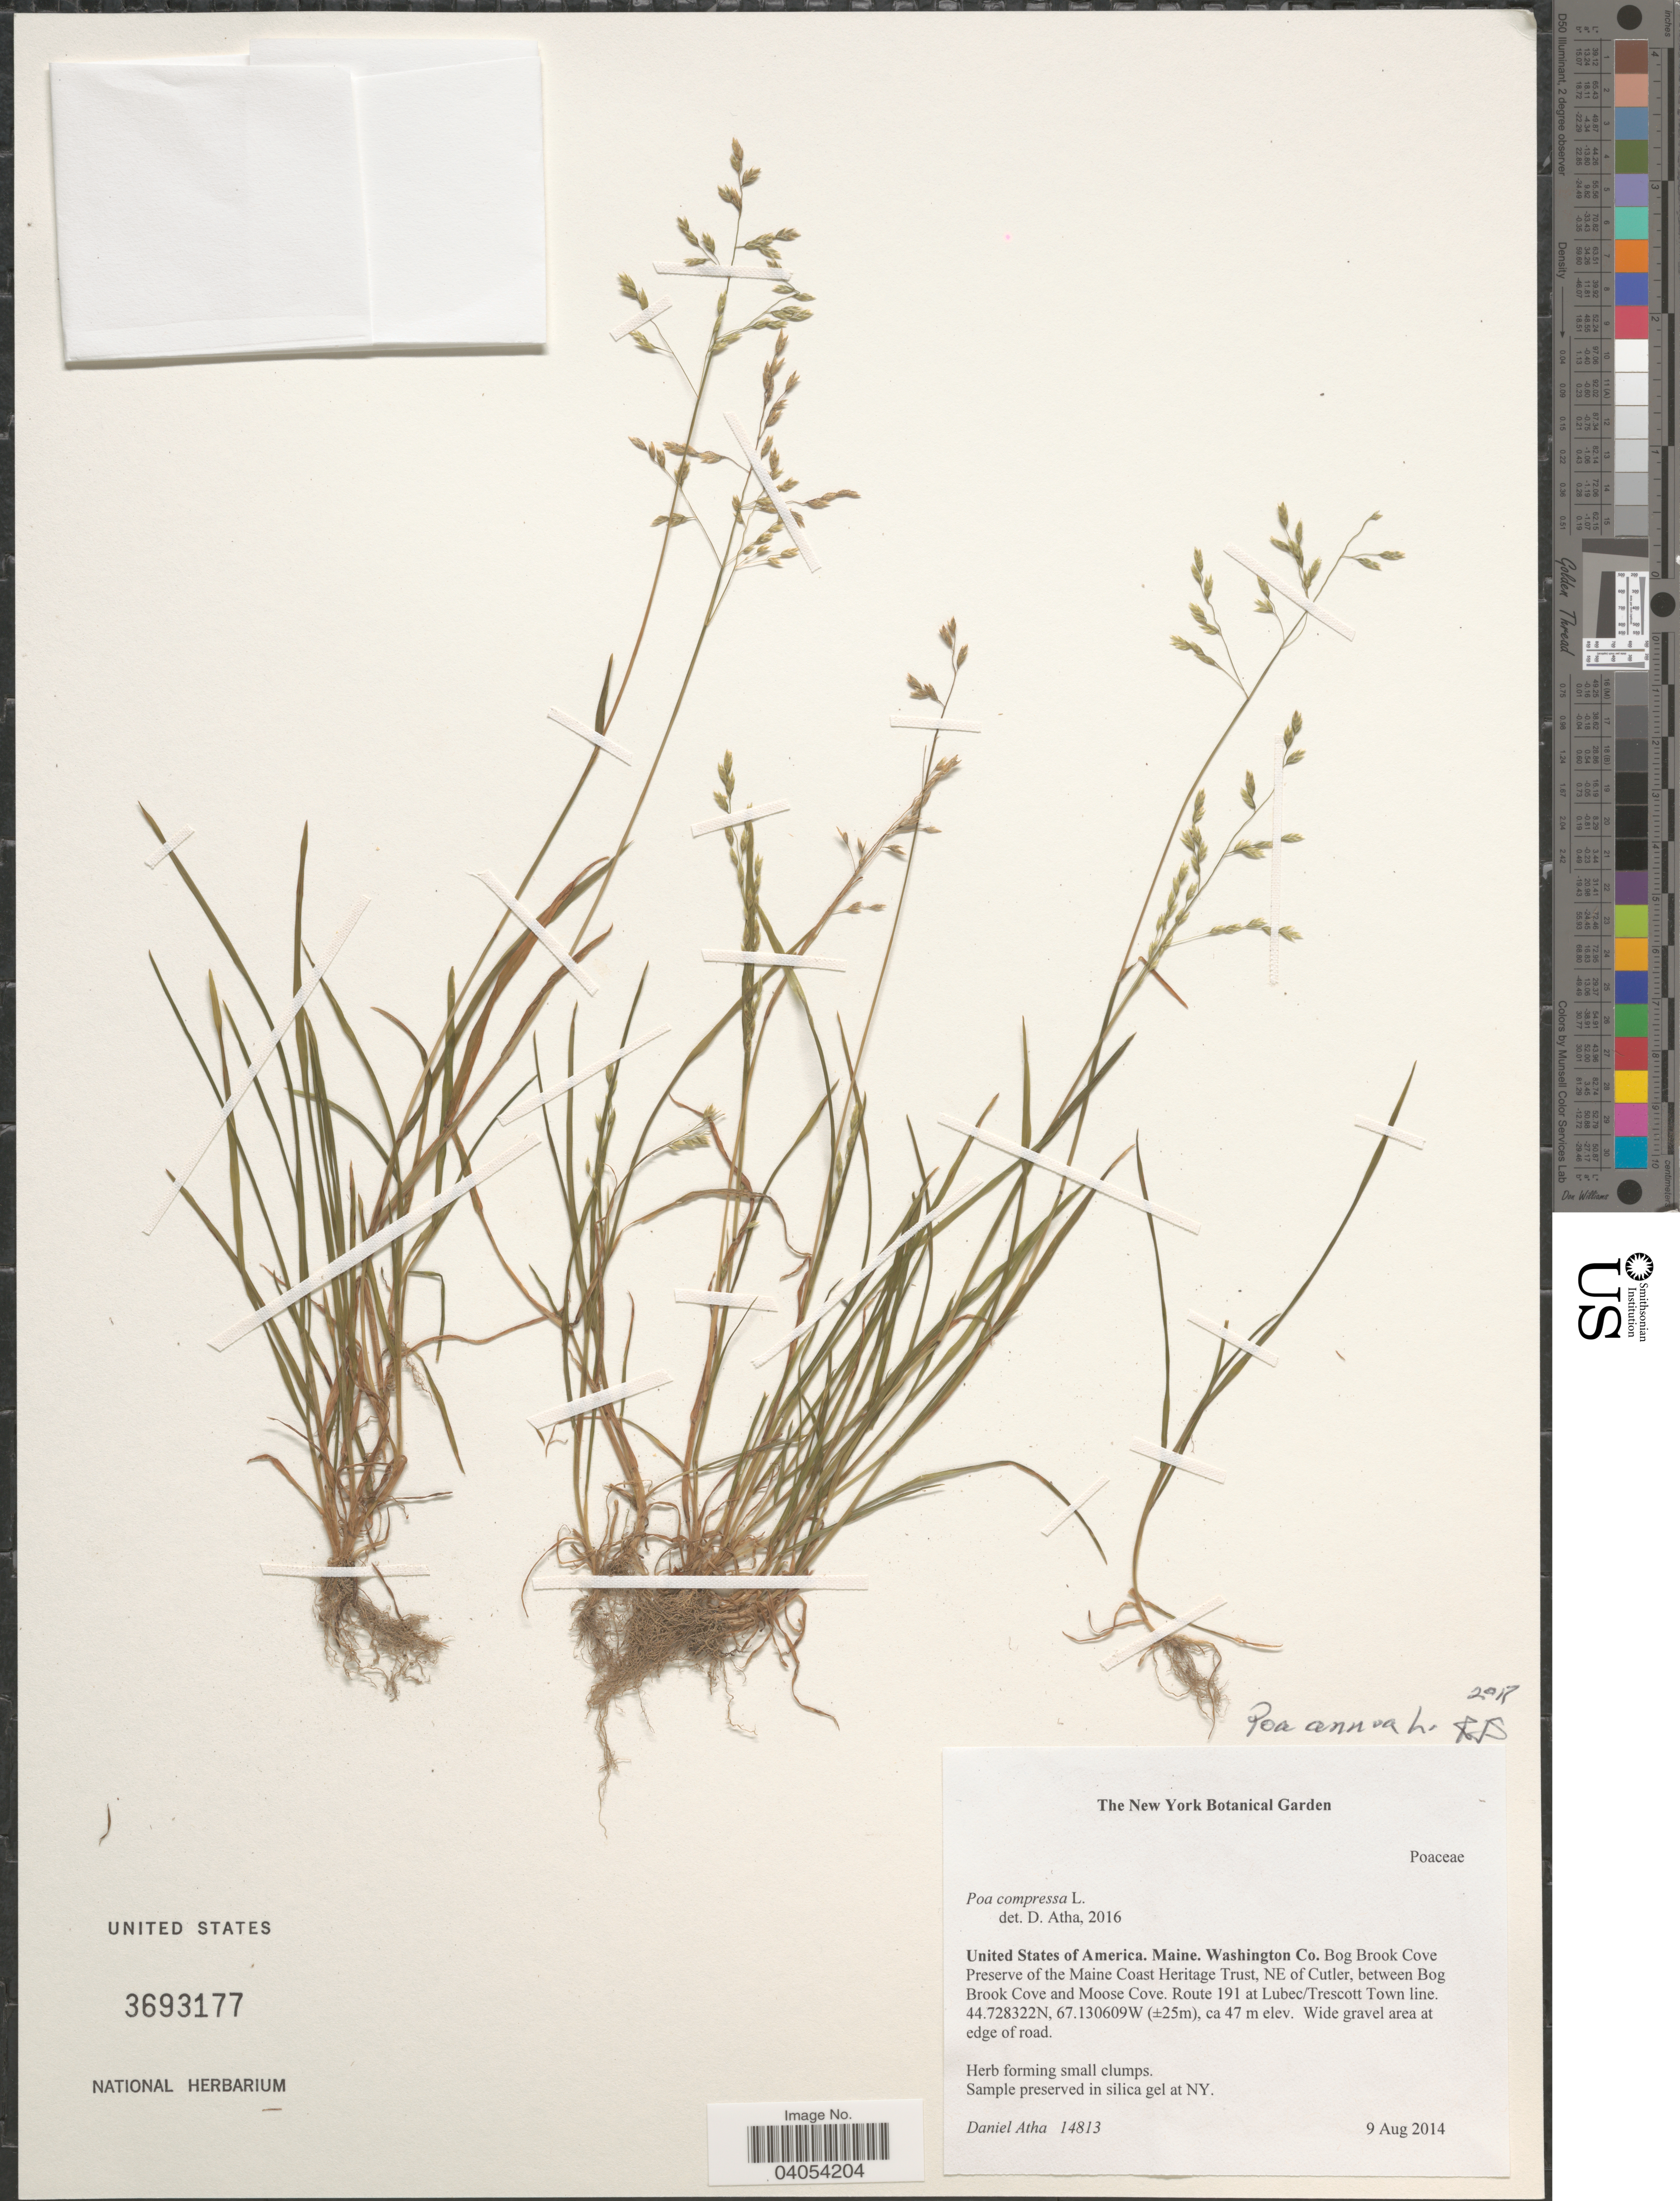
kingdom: Plantae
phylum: Tracheophyta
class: Liliopsida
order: Poales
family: Poaceae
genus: Poa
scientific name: Poa annua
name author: L.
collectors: D. Atha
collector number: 14813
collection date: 2014-08-09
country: United States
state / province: Maine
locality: Washington Co. Bog Brook Cove Preserve of the Maine Coast Heritage Trust, NE of Cutler, between Bog Brook Cove and Moose Cove. Route 191 at Lubec/Trescott Town line.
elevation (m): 47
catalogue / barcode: US 3693177